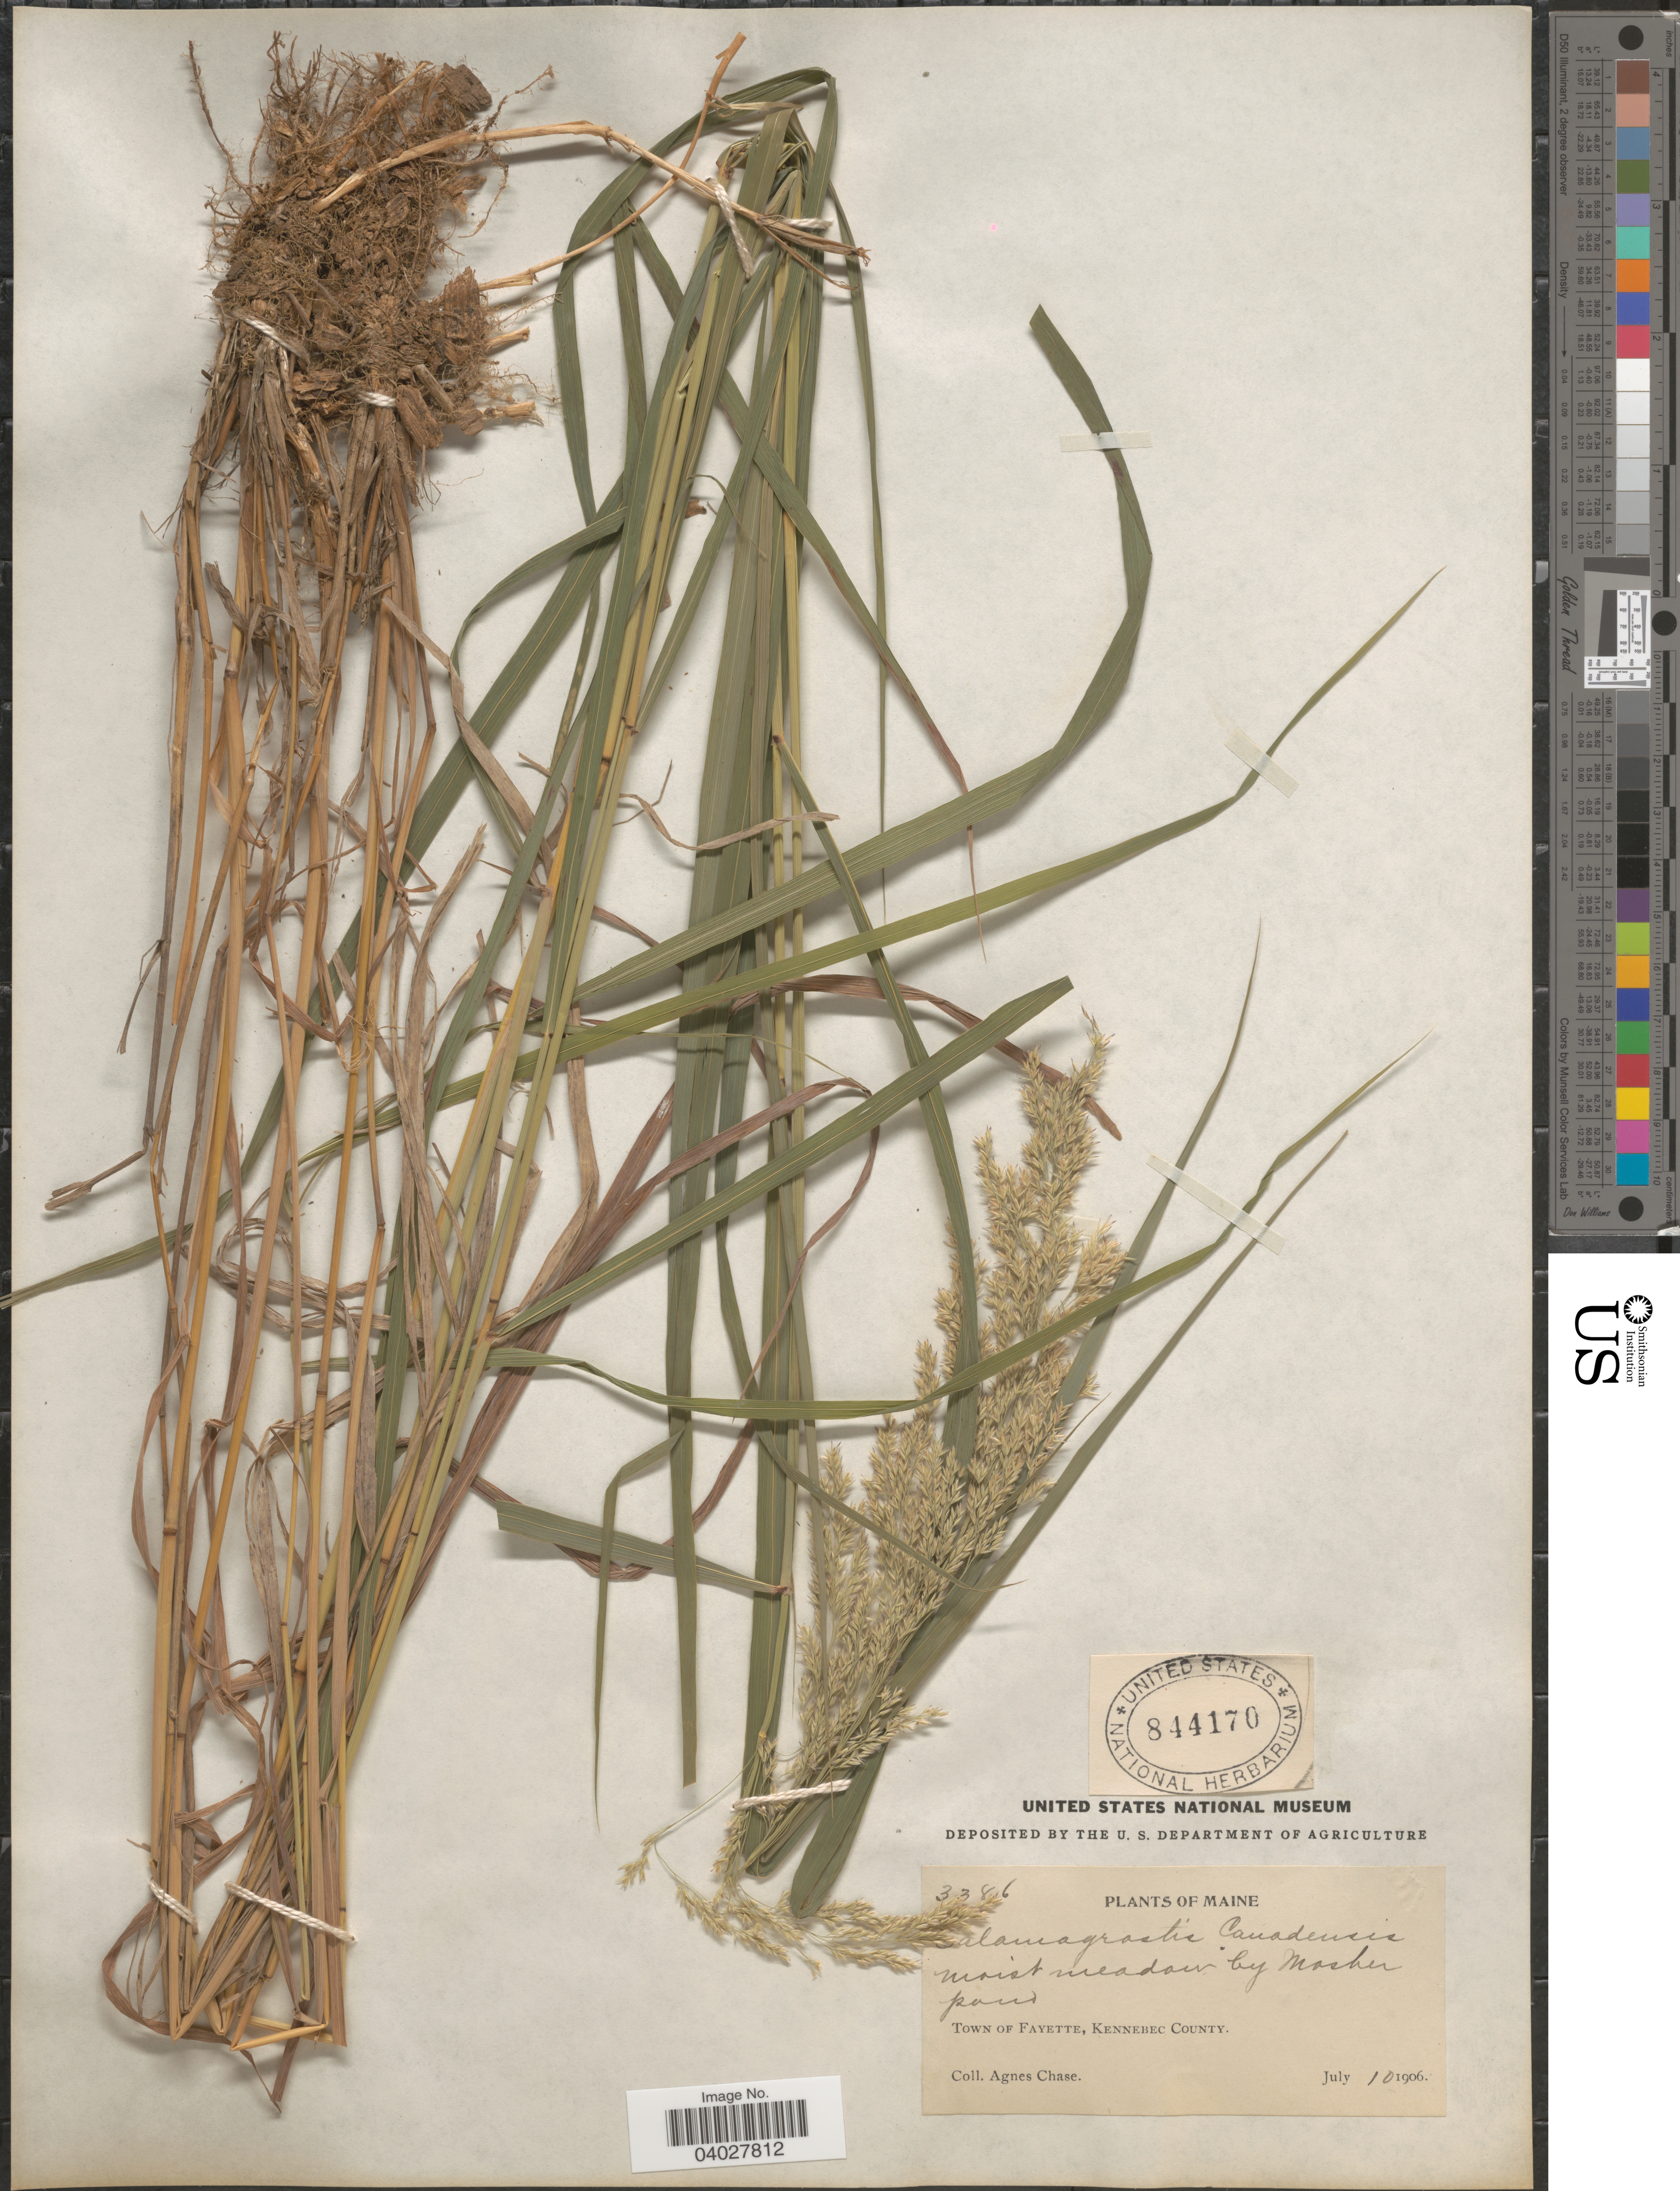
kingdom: Plantae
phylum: Tracheophyta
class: Liliopsida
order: Poales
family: Poaceae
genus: Calamagrostis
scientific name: Calamagrostis canadensis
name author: (Michx.) P. Beauv.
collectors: A. Chase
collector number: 3386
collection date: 1906-07-10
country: United States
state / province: Maine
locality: Moist meadow by Mosher pond. Town of Fayette, Kennebec County.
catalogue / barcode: US 844170